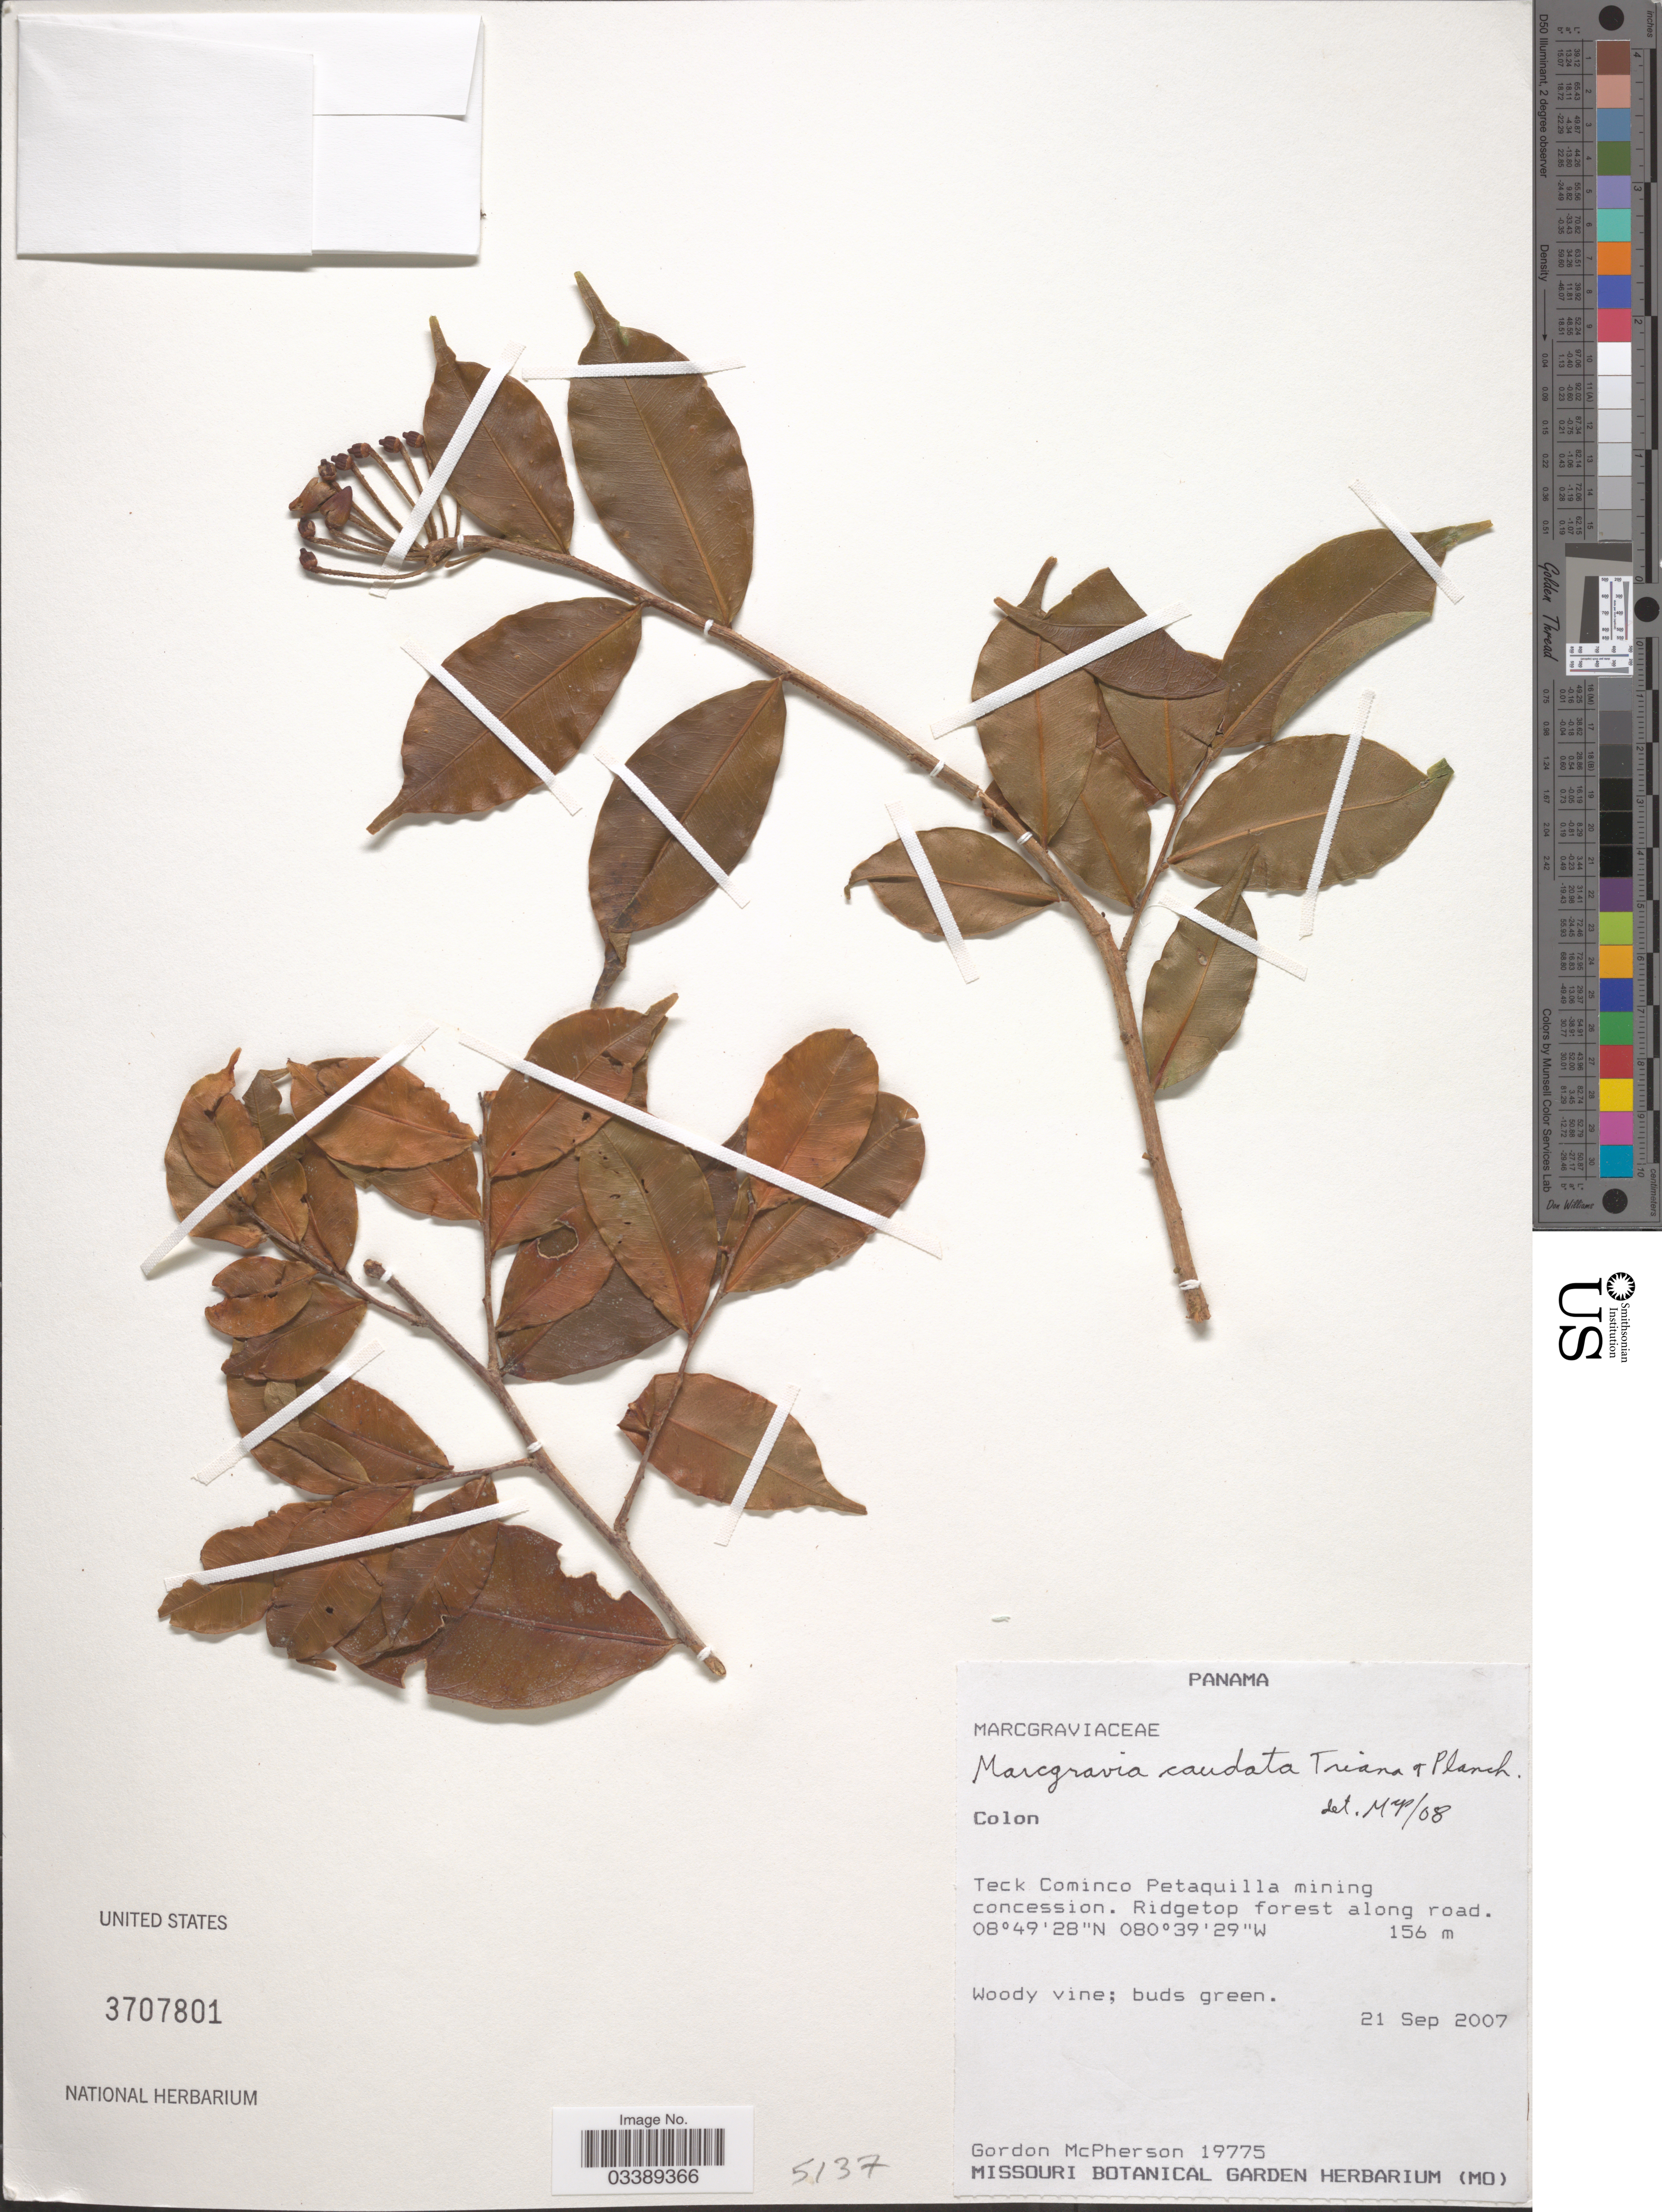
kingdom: Plantae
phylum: Tracheophyta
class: Magnoliopsida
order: Ericales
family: Marcgraviaceae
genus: Marcgravia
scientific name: Marcgravia caudata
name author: Triana & Planch.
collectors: G. D. McPherson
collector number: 19775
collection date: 2007-09-21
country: Panama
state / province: Colón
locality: Teck Cominco Petaquilla mining concession. Ridgetop forest along road.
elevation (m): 156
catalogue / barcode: US 3707801